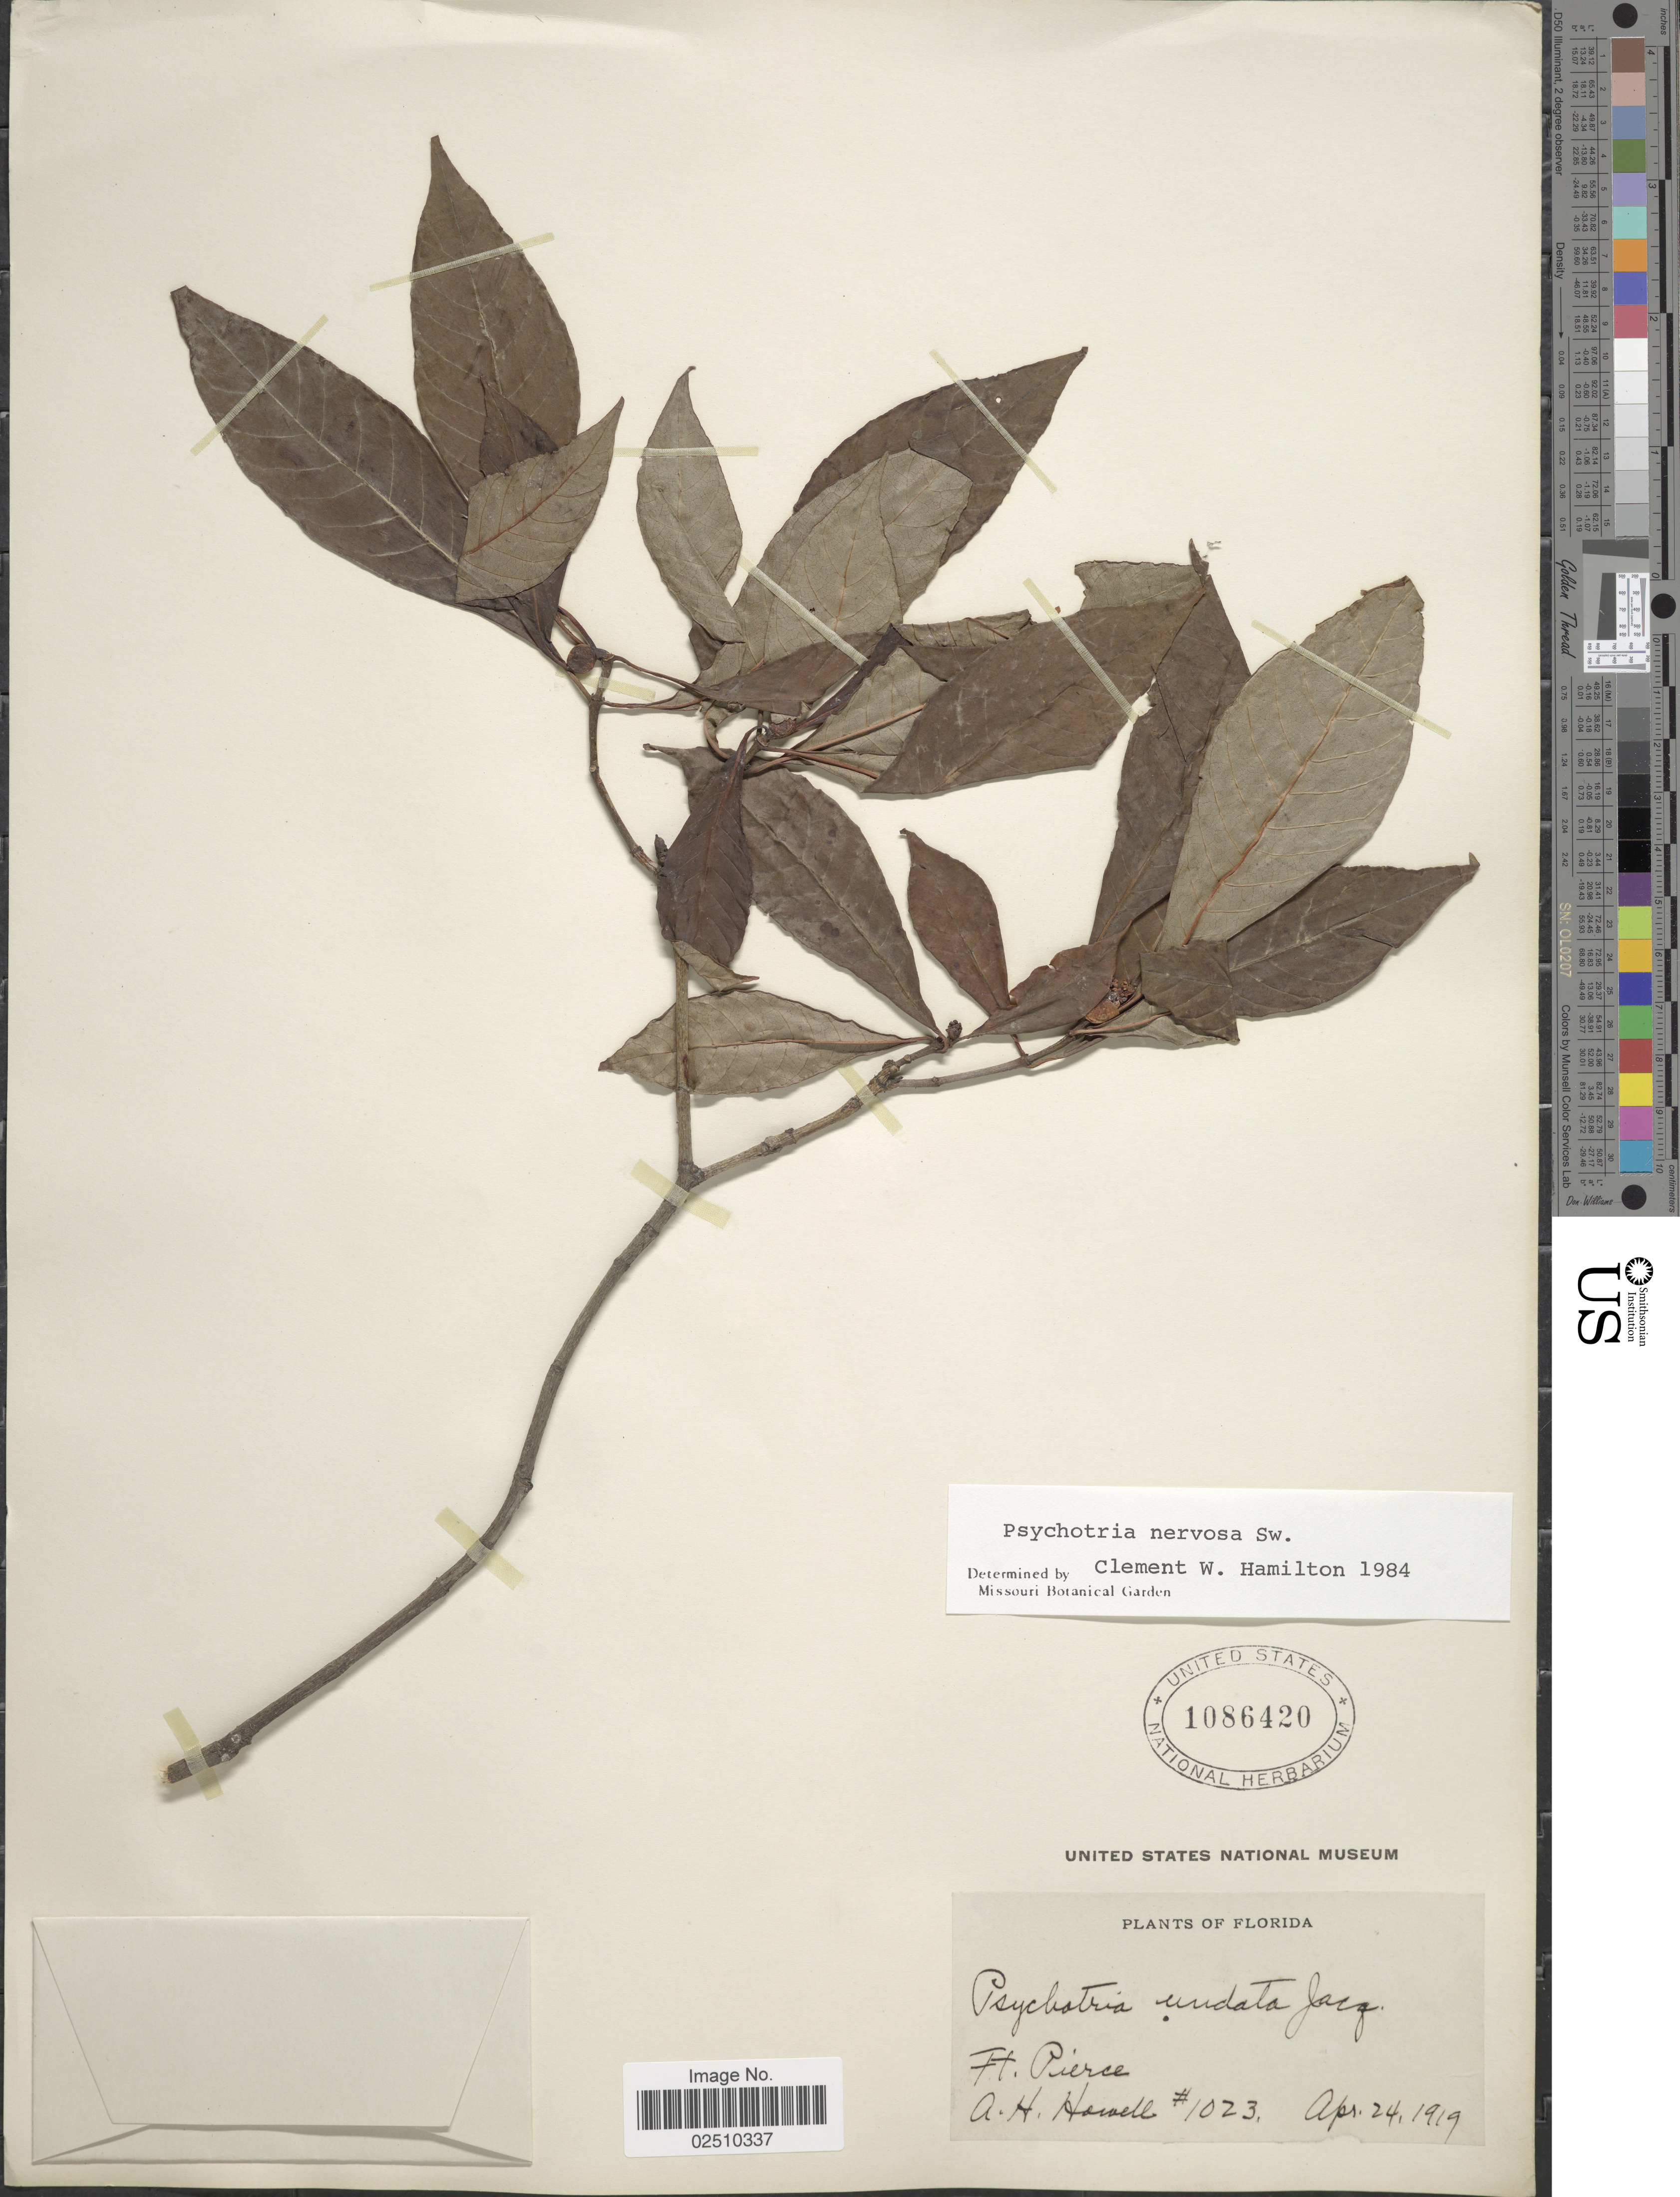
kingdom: Plantae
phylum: Tracheophyta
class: Magnoliopsida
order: Gentianales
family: Rubiaceae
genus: Psychotria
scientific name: Psychotria nervosa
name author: Sw.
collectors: A. Howell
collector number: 1023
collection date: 1919-04-24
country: United States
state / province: Florida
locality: Ft. Pierce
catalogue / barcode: US 1086420